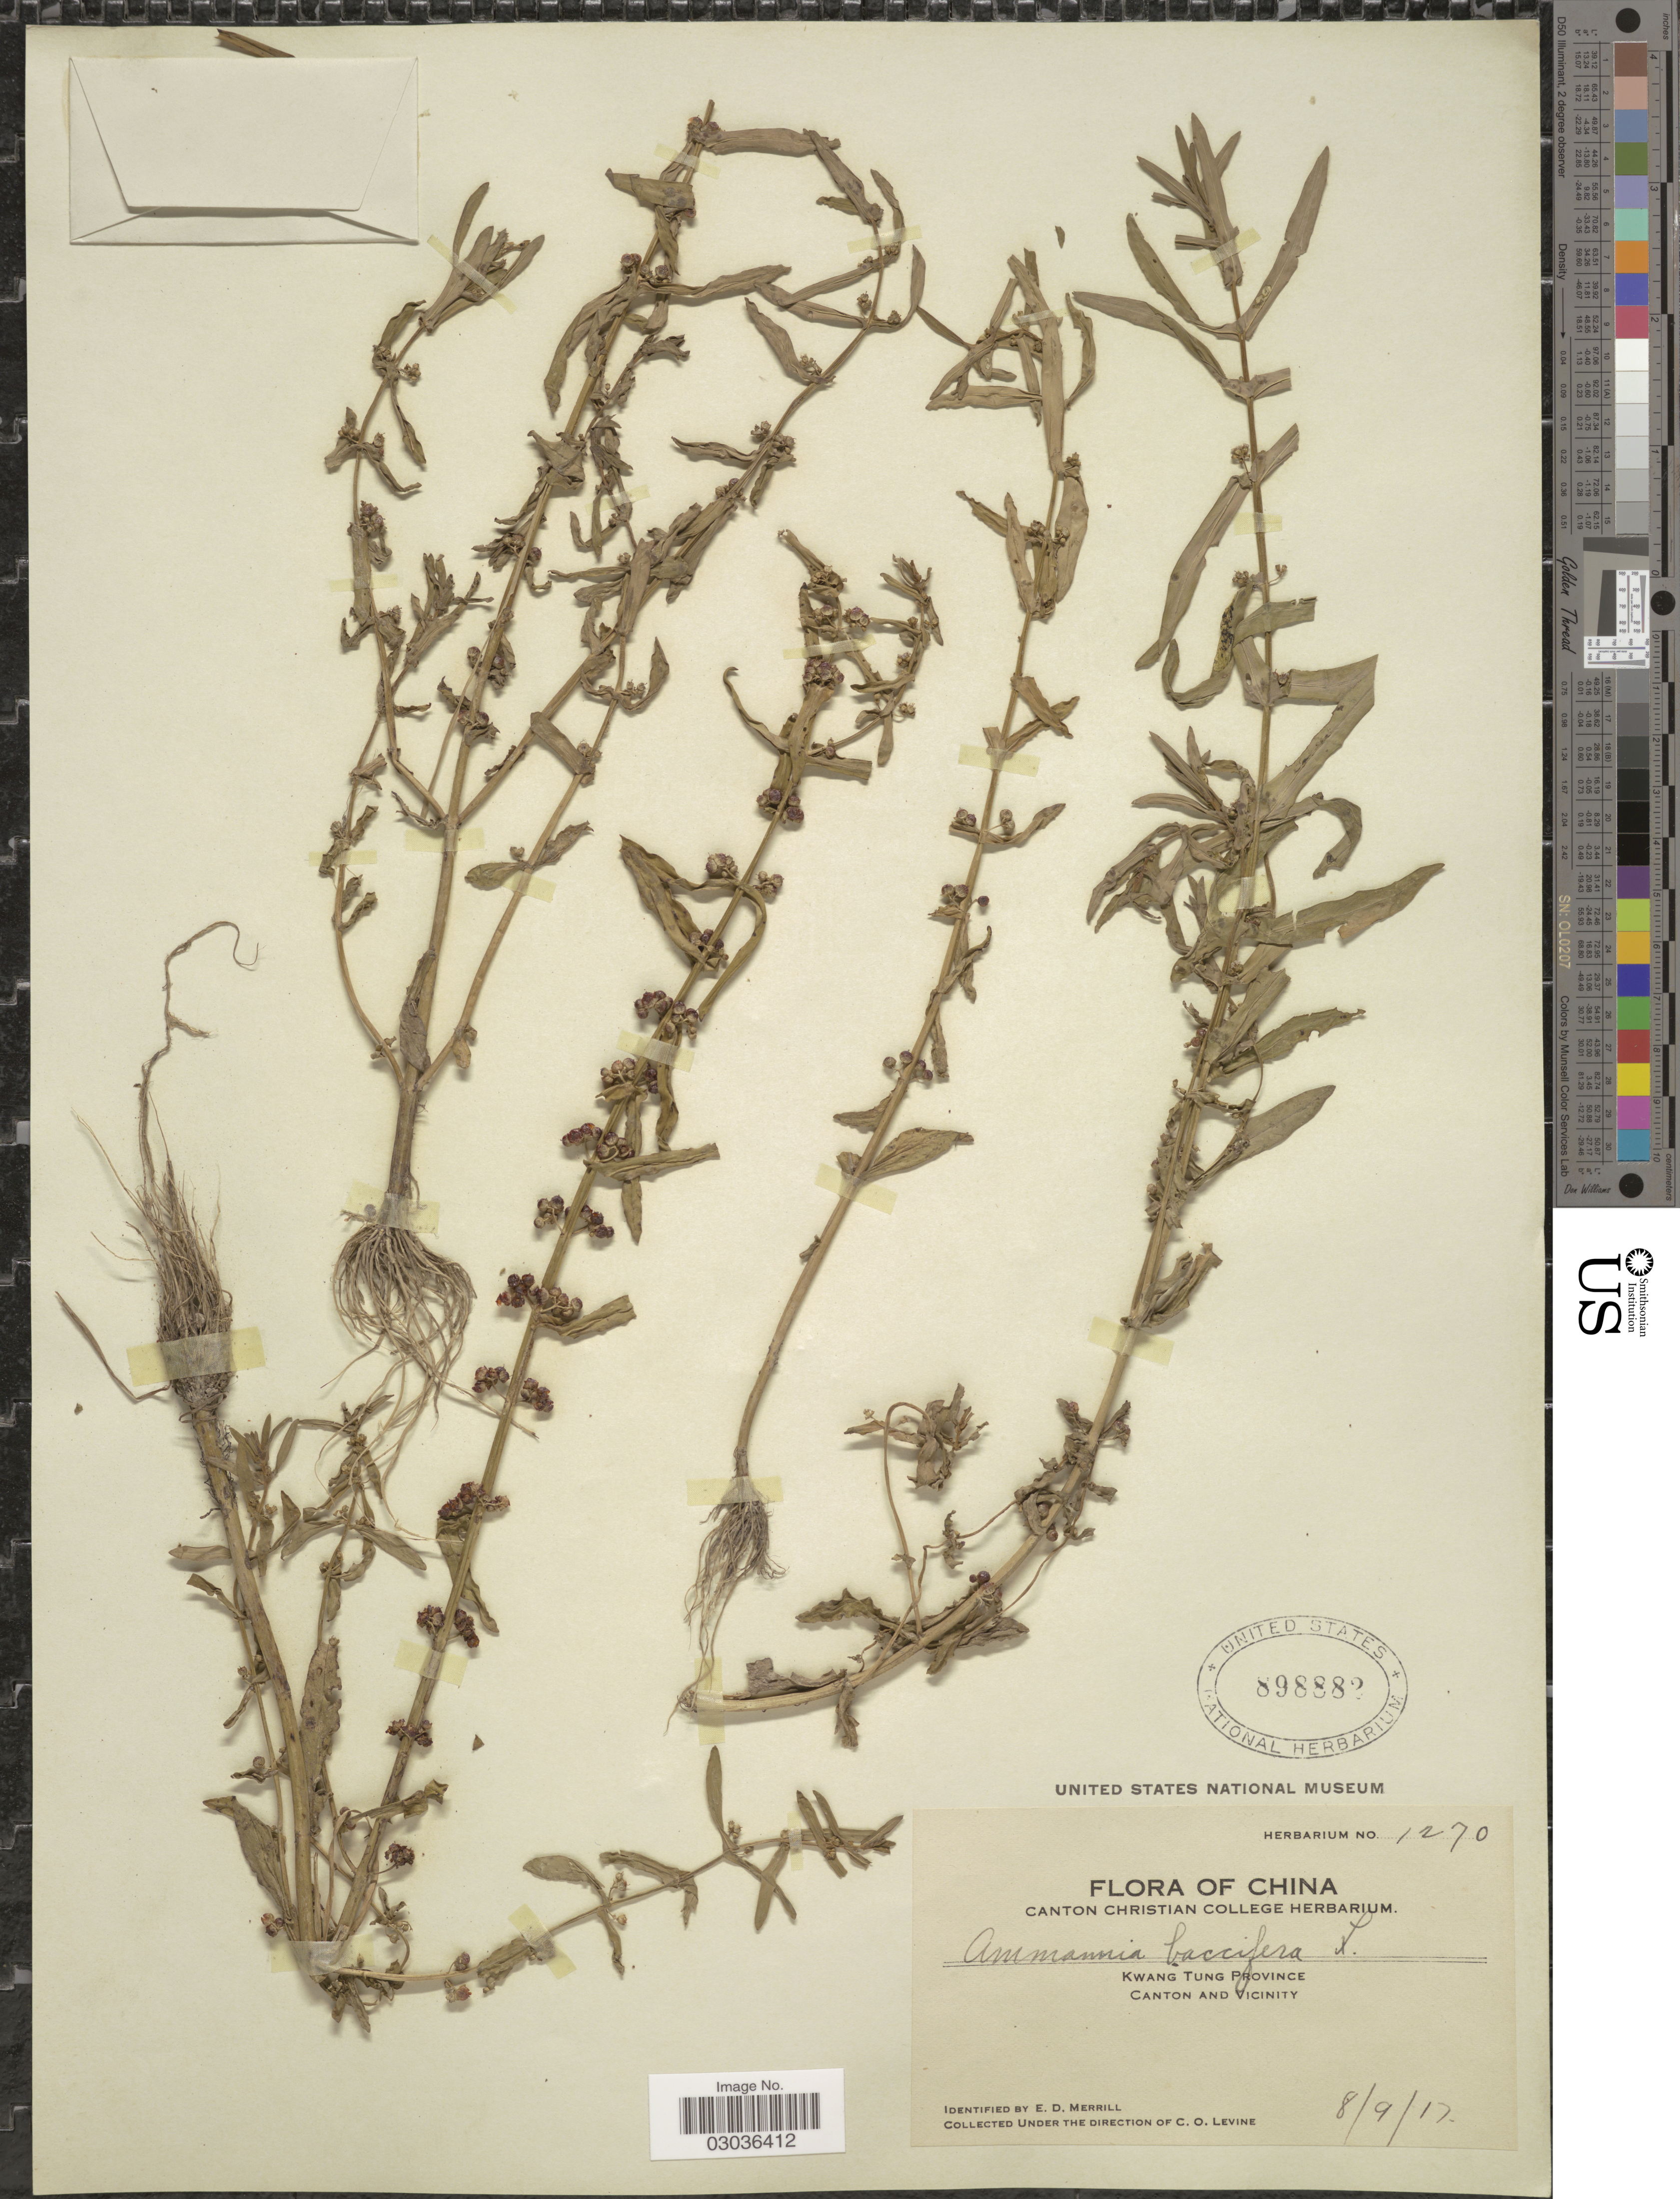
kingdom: Plantae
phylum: Tracheophyta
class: Magnoliopsida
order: Myrtales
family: Lythraceae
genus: Ammannia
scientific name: Ammannia multiflora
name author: Roxb.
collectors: C. O. Levine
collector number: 1270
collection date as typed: Transcribed d/m/y: 8/9/17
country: China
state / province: Guangdong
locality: Kwang Tung Province. Canton and Vicinity.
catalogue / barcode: US 898882